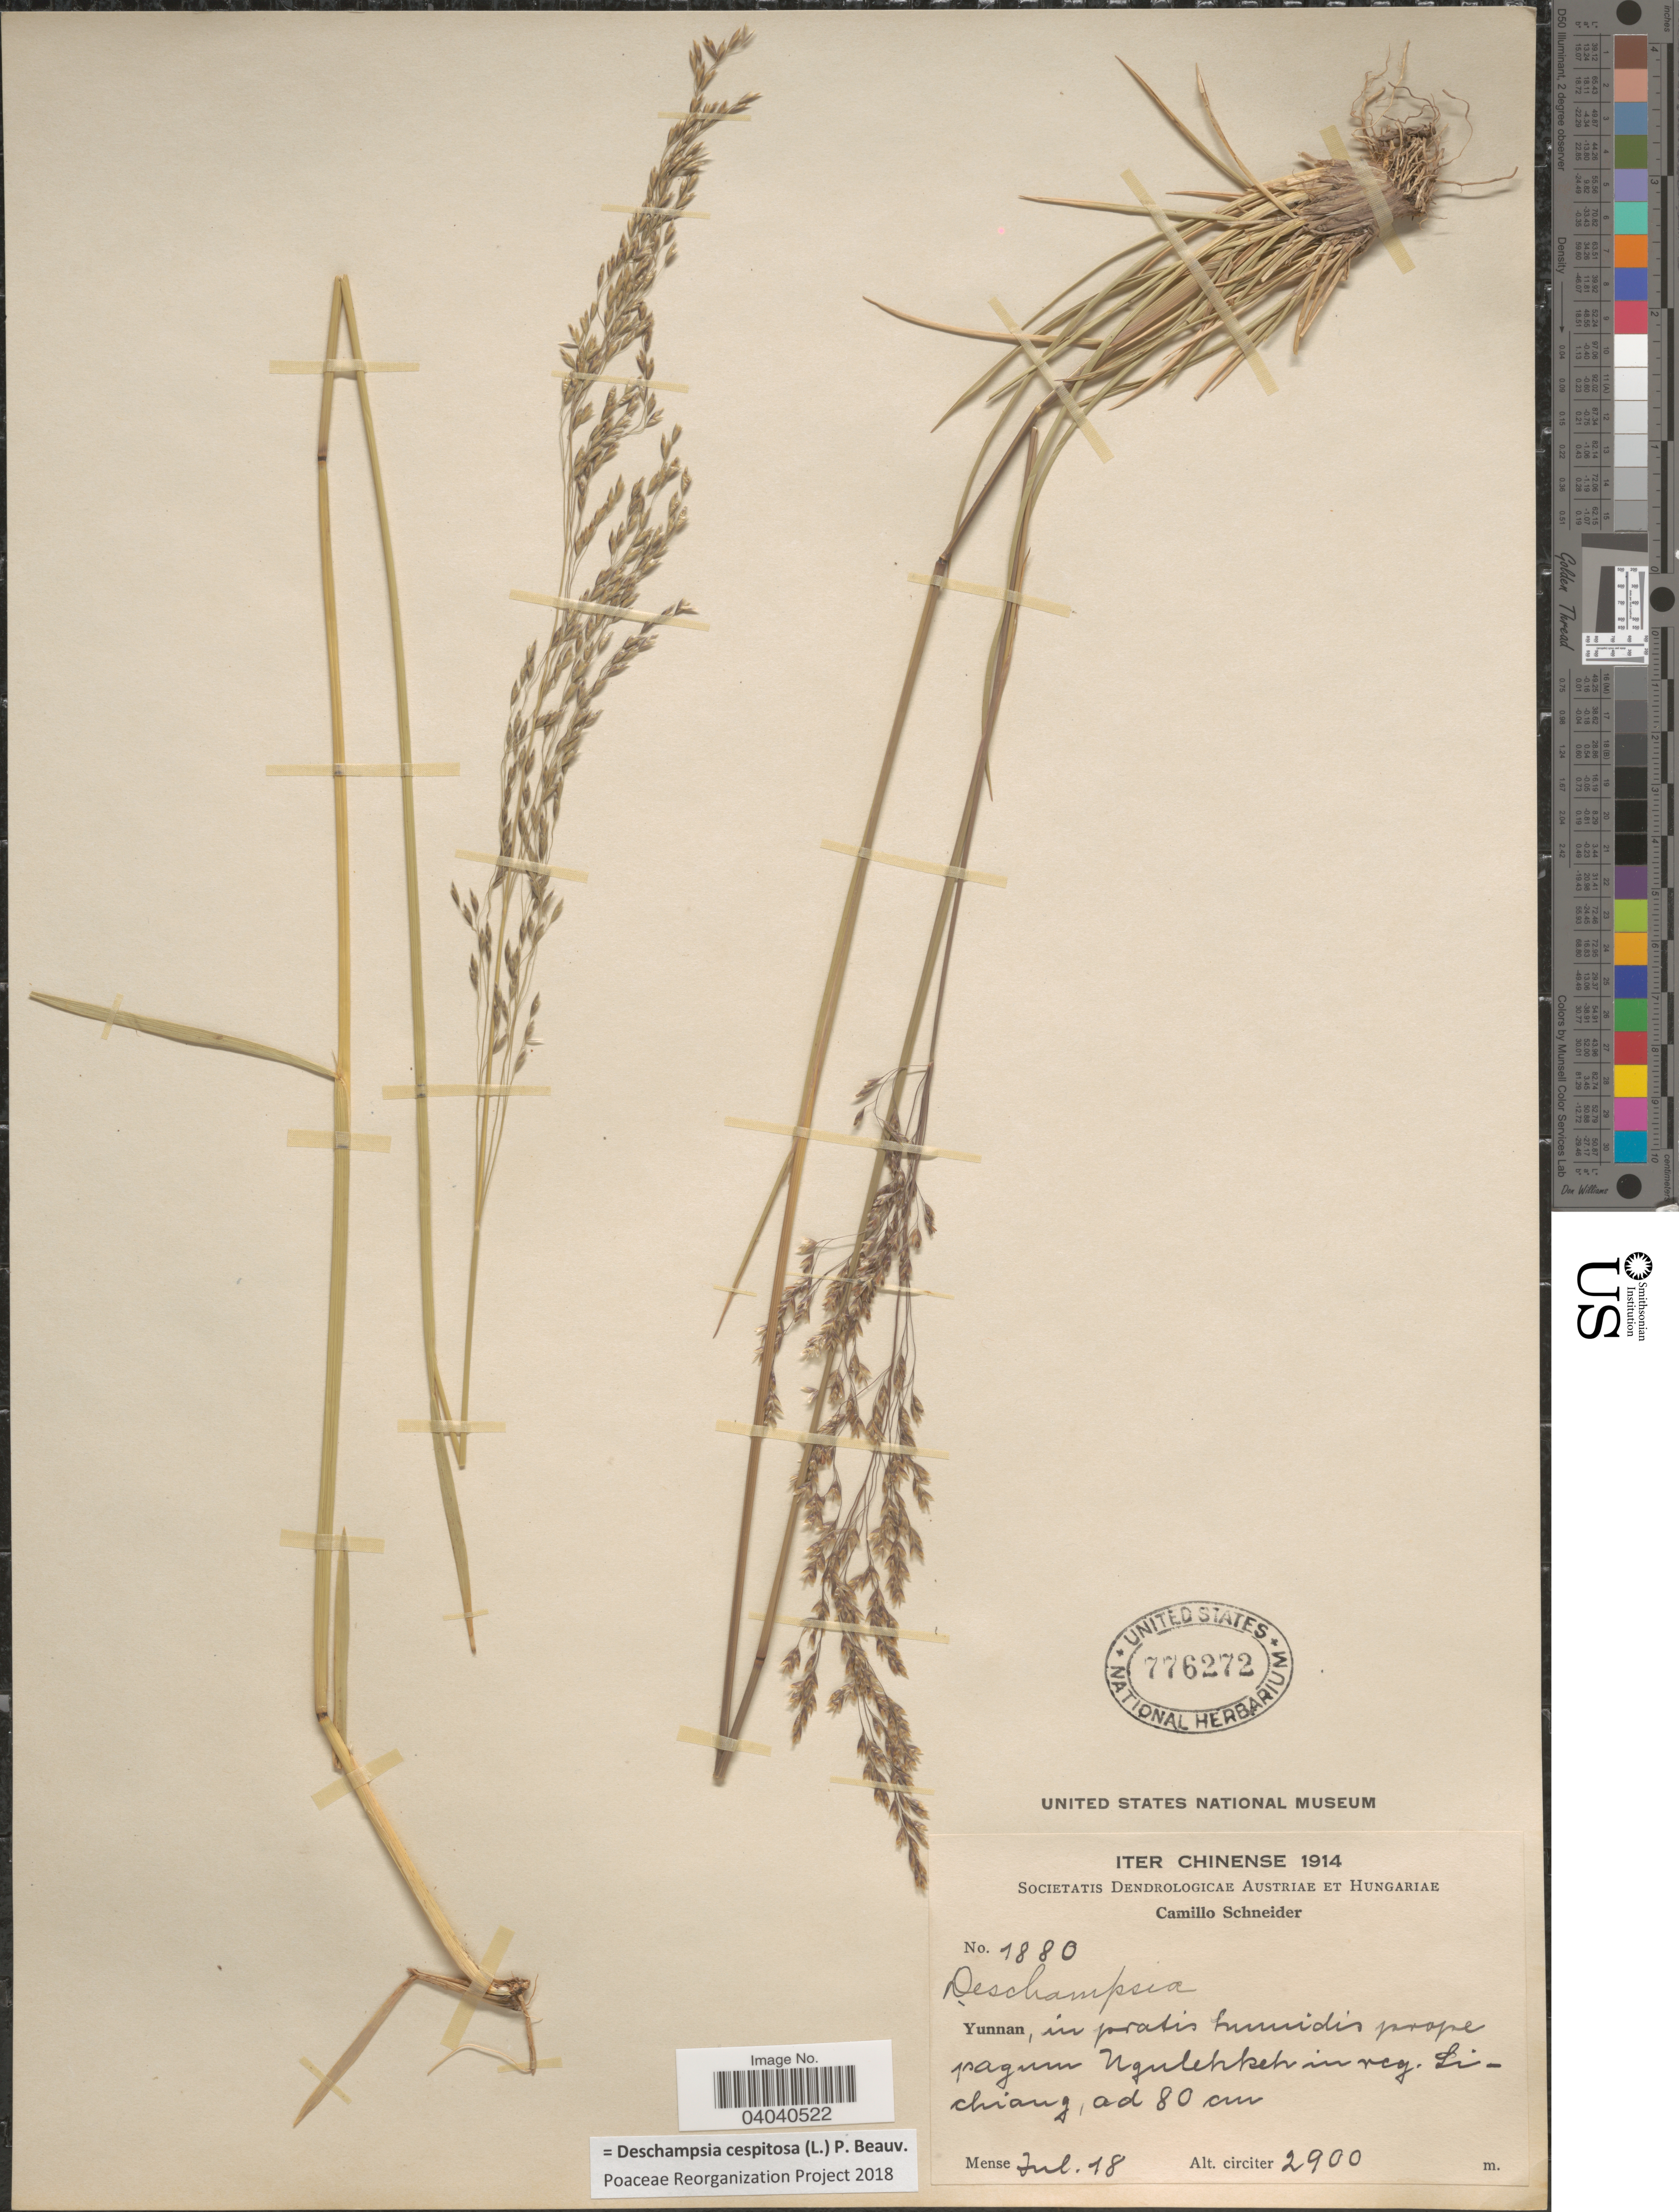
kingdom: Plantae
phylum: Tracheophyta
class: Liliopsida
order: Poales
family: Poaceae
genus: Deschampsia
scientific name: Deschampsia cespitosa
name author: (L.) P. Beauv.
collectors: C. K. Schneider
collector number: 1880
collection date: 1914-07-18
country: China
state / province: Yunnan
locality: Iter Chinense. In pratis humidis prope pagum Ngulehken [interpreted] in reg. Lichiang.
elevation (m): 2900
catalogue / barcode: US 776272